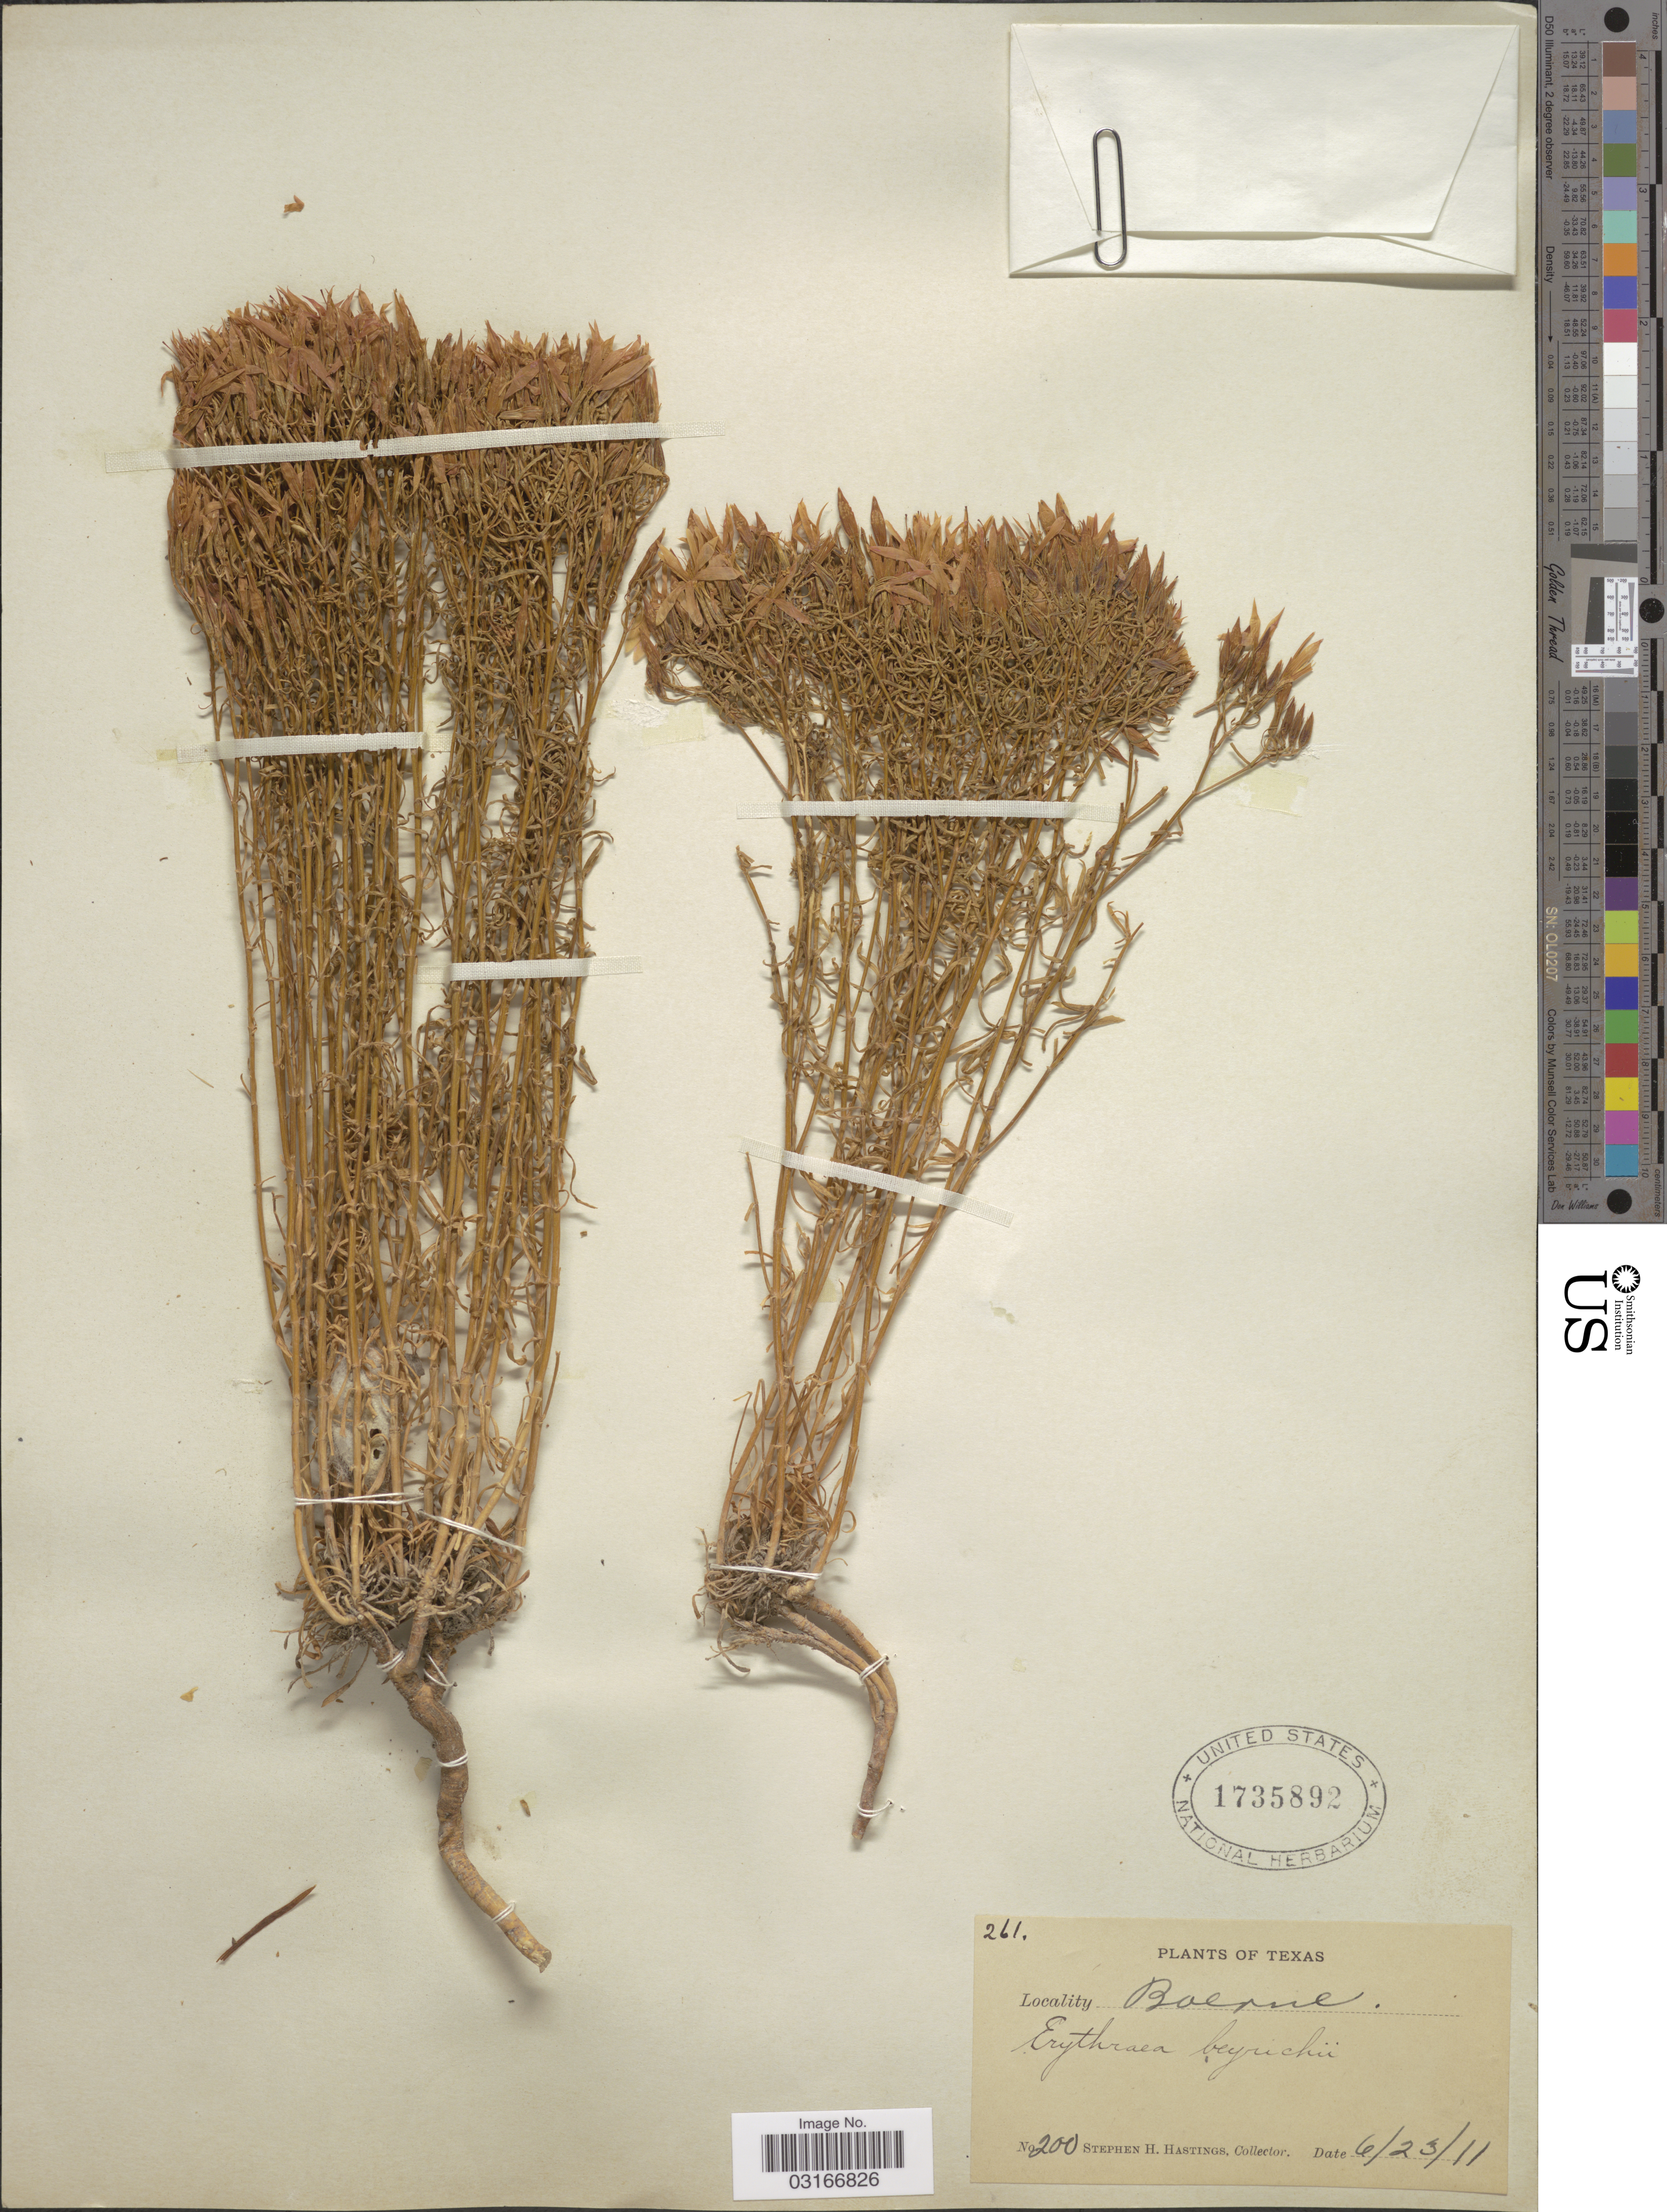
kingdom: Plantae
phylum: Tracheophyta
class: Magnoliopsida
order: Gentianales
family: Gentianaceae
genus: Centaurium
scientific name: Centaurium beyrichii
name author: (Torr.) B.L. Rob.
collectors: S. Hastings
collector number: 200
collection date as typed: Transcribed d/m/y: 23/6/11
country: United States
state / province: Texas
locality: Boerne.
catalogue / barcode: US 1735892